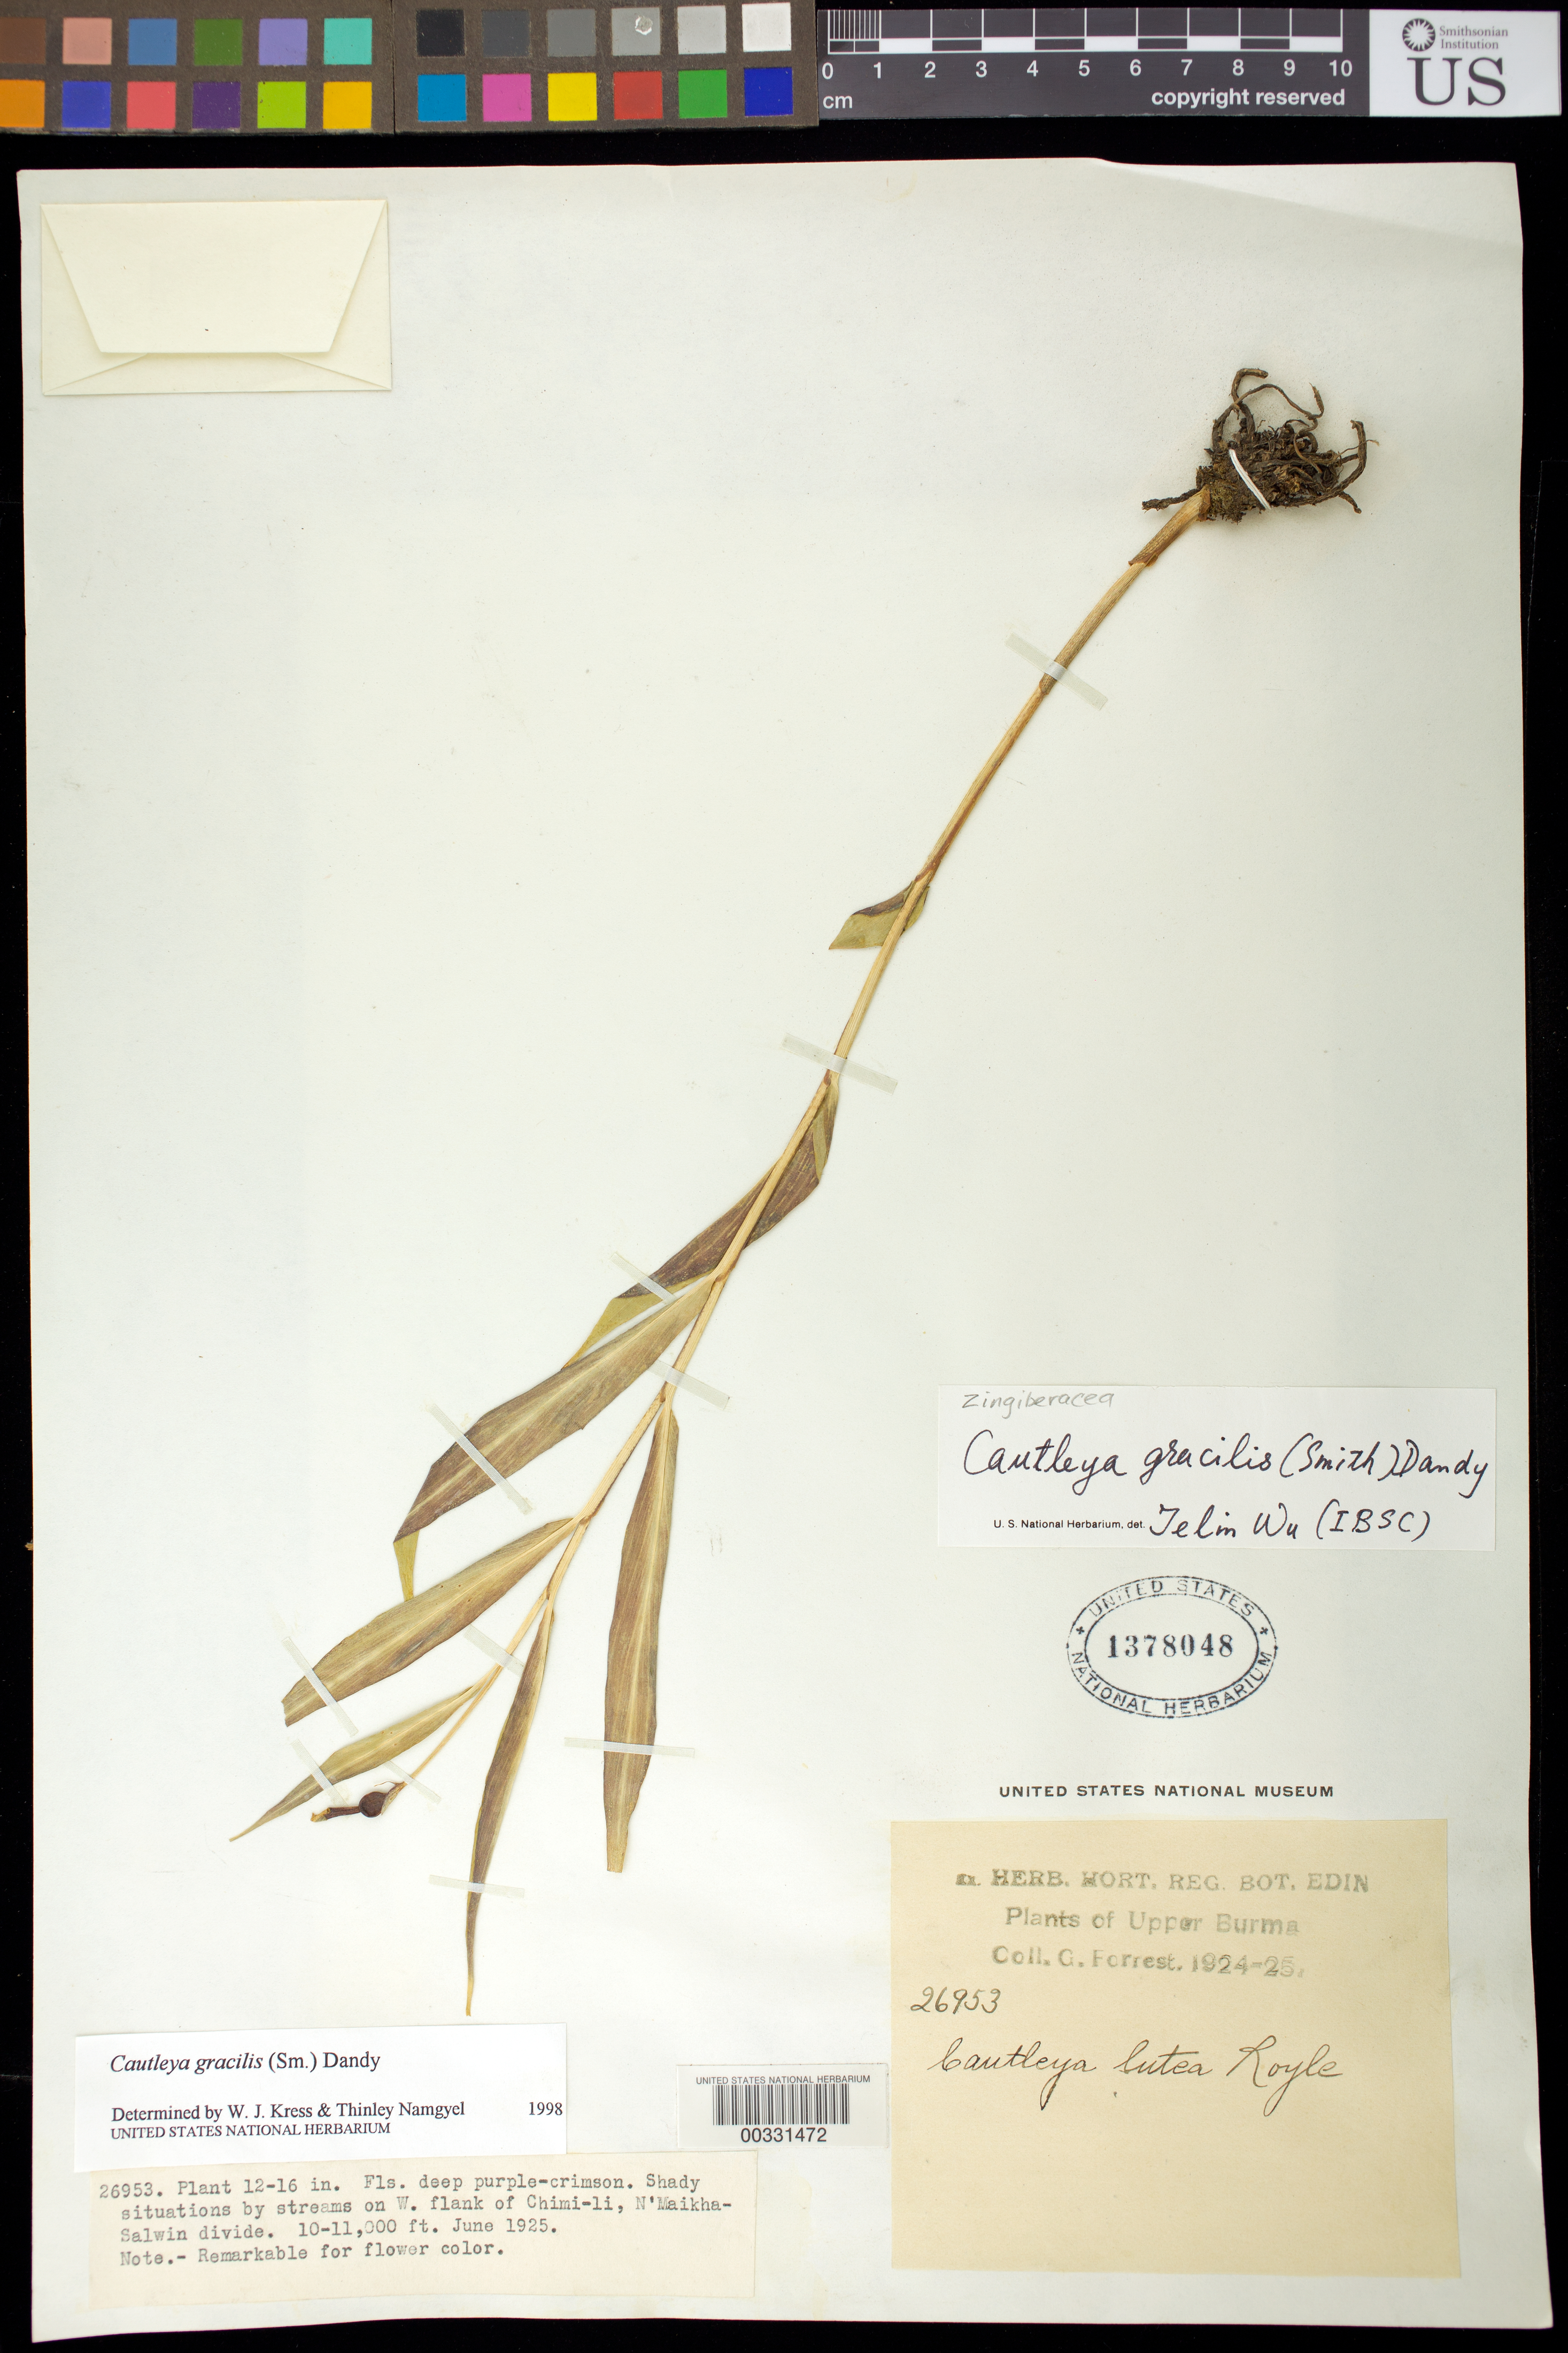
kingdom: Plantae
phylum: Tracheophyta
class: Liliopsida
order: Zingiberales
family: Zingiberaceae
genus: Cautleya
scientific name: Cautleya gracilis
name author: (Sm.) Dandy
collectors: G. Forrest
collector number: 26953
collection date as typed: Jun 1925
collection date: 1925-06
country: Myanmar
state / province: Kachin (?)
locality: Plants of upper Burma, by streams on W flank of Chimi-li, N'Maikha-Salwin divide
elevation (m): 3048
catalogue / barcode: US 1378048